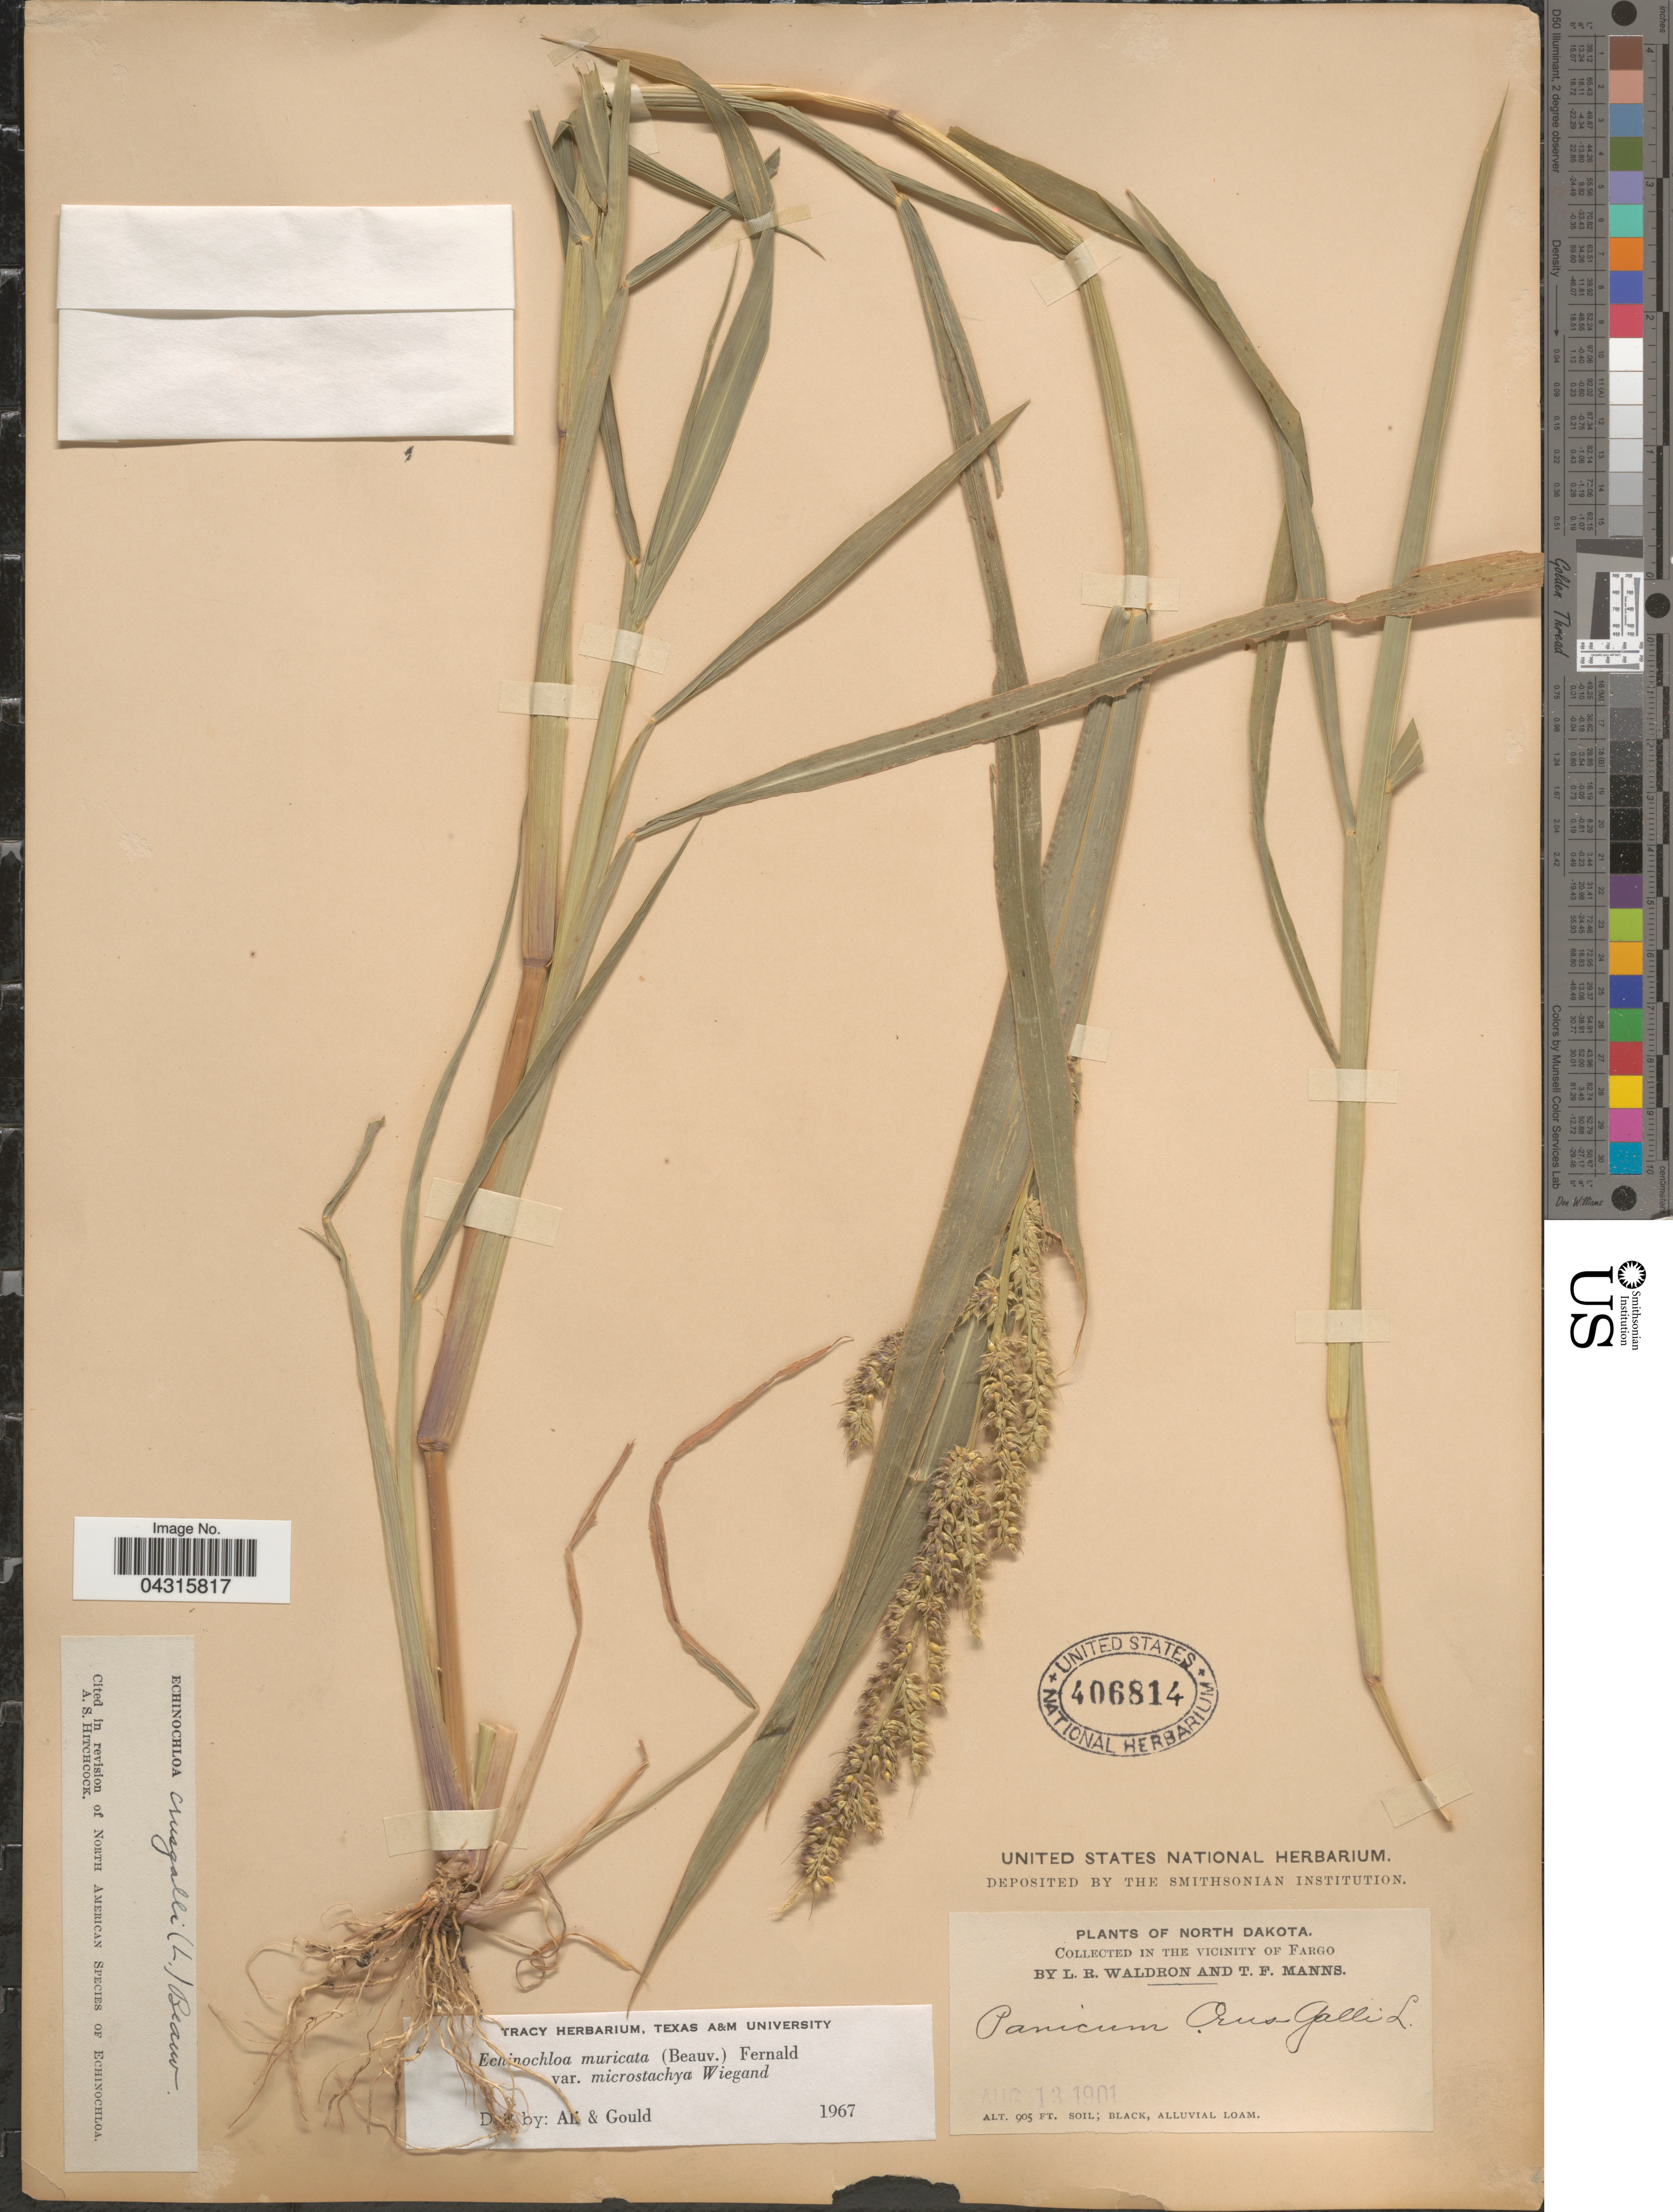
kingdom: Plantae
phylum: Tracheophyta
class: Liliopsida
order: Poales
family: Poaceae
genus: Echinochloa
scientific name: Echinochloa muricata var. microstachya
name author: Wiegand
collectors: L. Waldron & T. Manns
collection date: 1901-08-13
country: United States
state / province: North Dakota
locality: In the Vicinity of Fargo. Soil; Black, alluvial loam.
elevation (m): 276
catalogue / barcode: US 406814